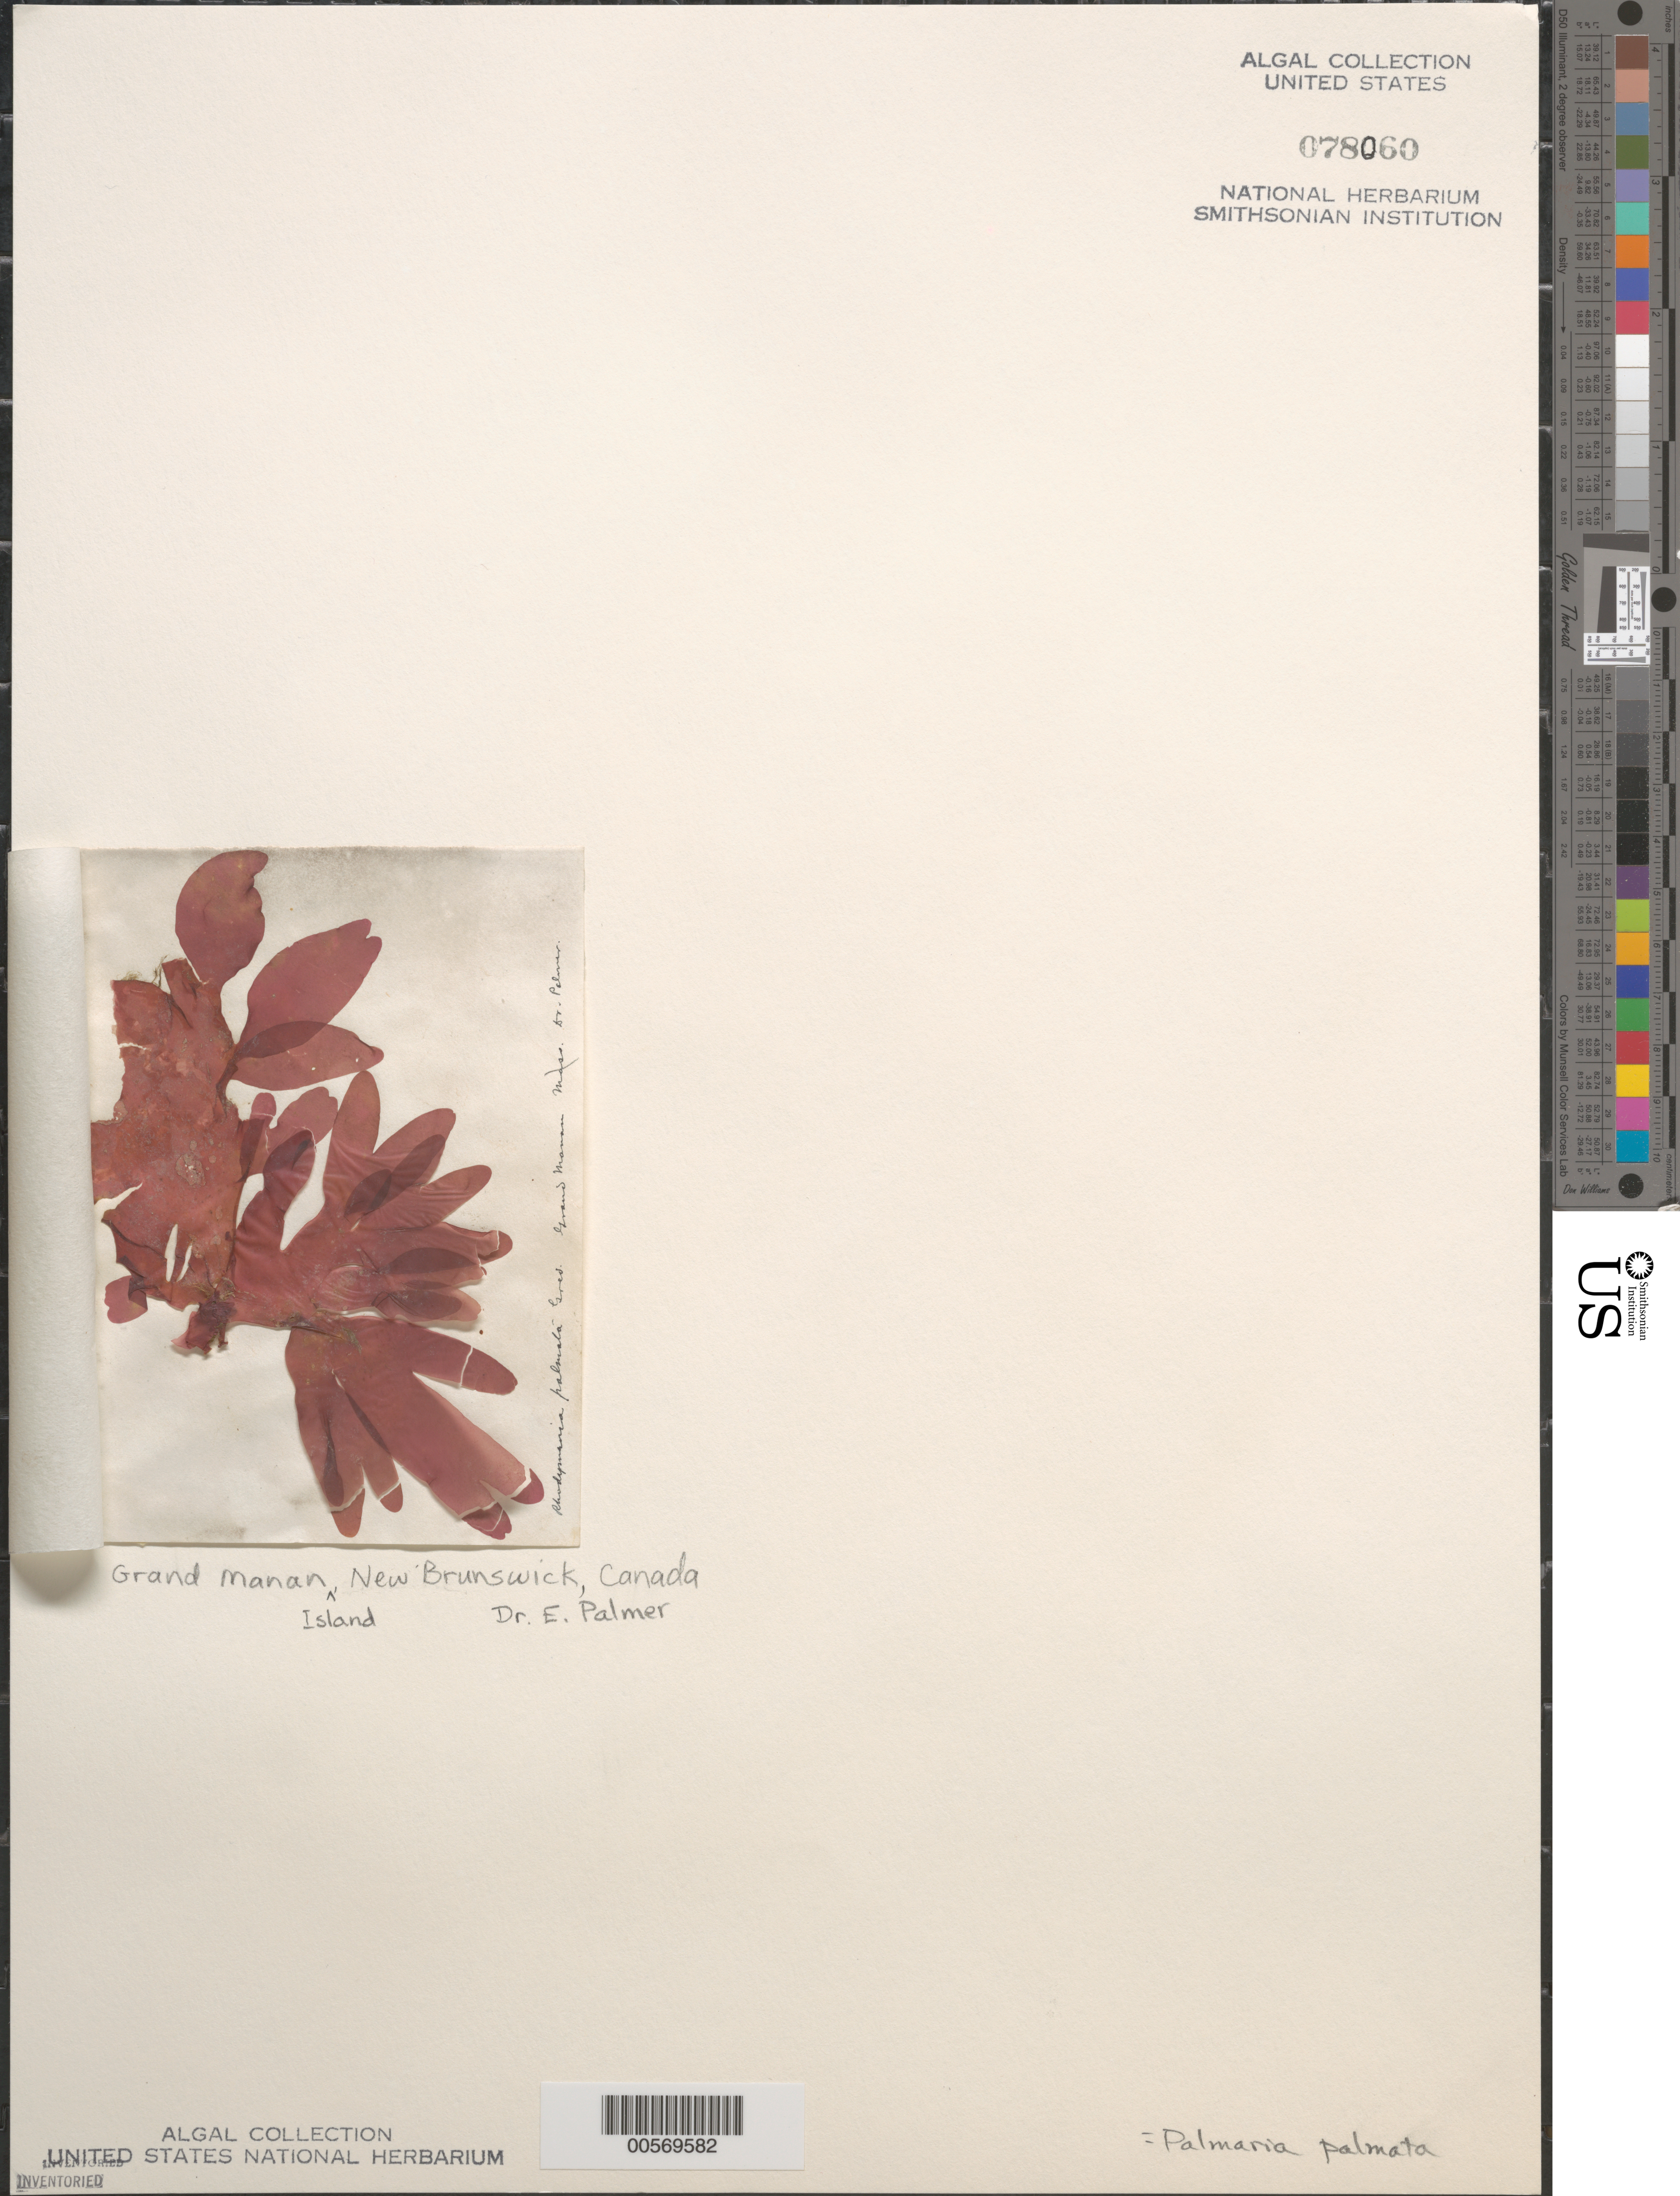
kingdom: Plantae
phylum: Rhodophyta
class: Florideophyceae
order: Palmariales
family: Palmariaceae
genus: Palmaria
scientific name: Palmaria palmata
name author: (L.) F. Weber & D. Mohr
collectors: E. Palmer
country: Canada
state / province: New Brunswick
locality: Grand manan island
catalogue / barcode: US 78060